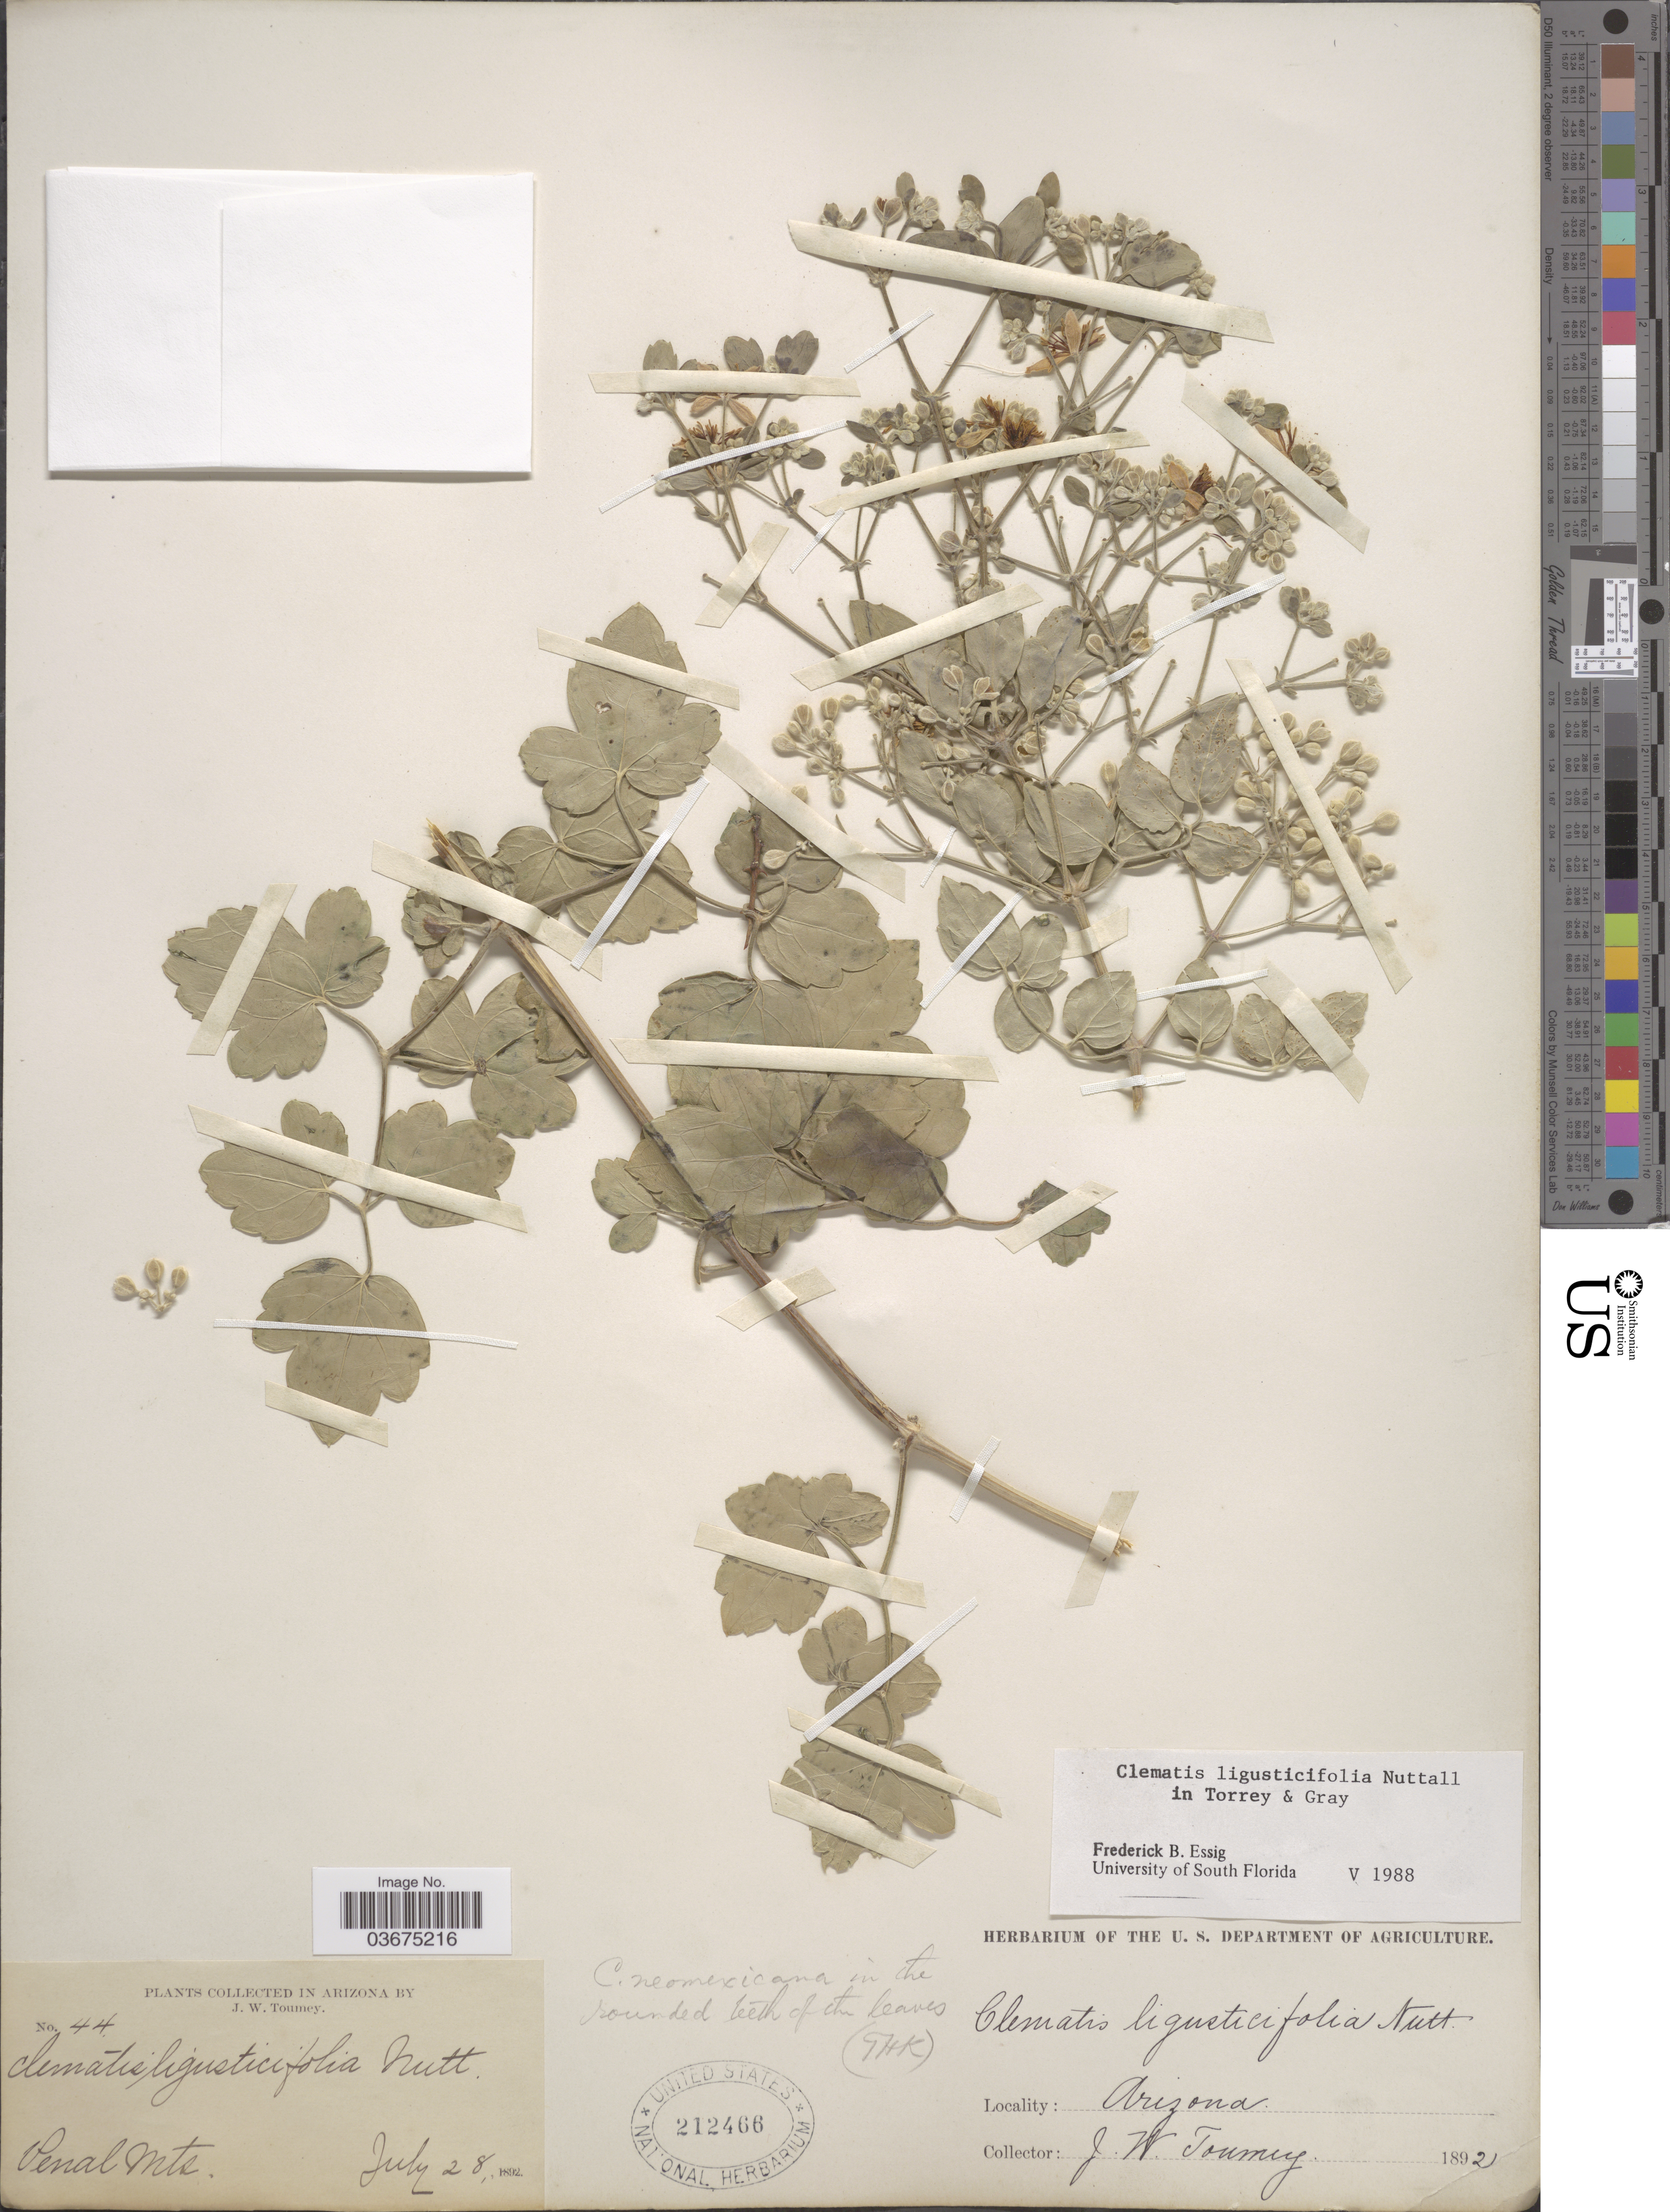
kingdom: Plantae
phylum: Tracheophyta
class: Magnoliopsida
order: Ranunculales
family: Ranunculaceae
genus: Clematis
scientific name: Clematis ligusticifolia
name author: Nutt.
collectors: J. W. Toumey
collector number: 44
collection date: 1892-07-28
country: United States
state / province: Arizona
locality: Penal Mts.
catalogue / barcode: US 212466